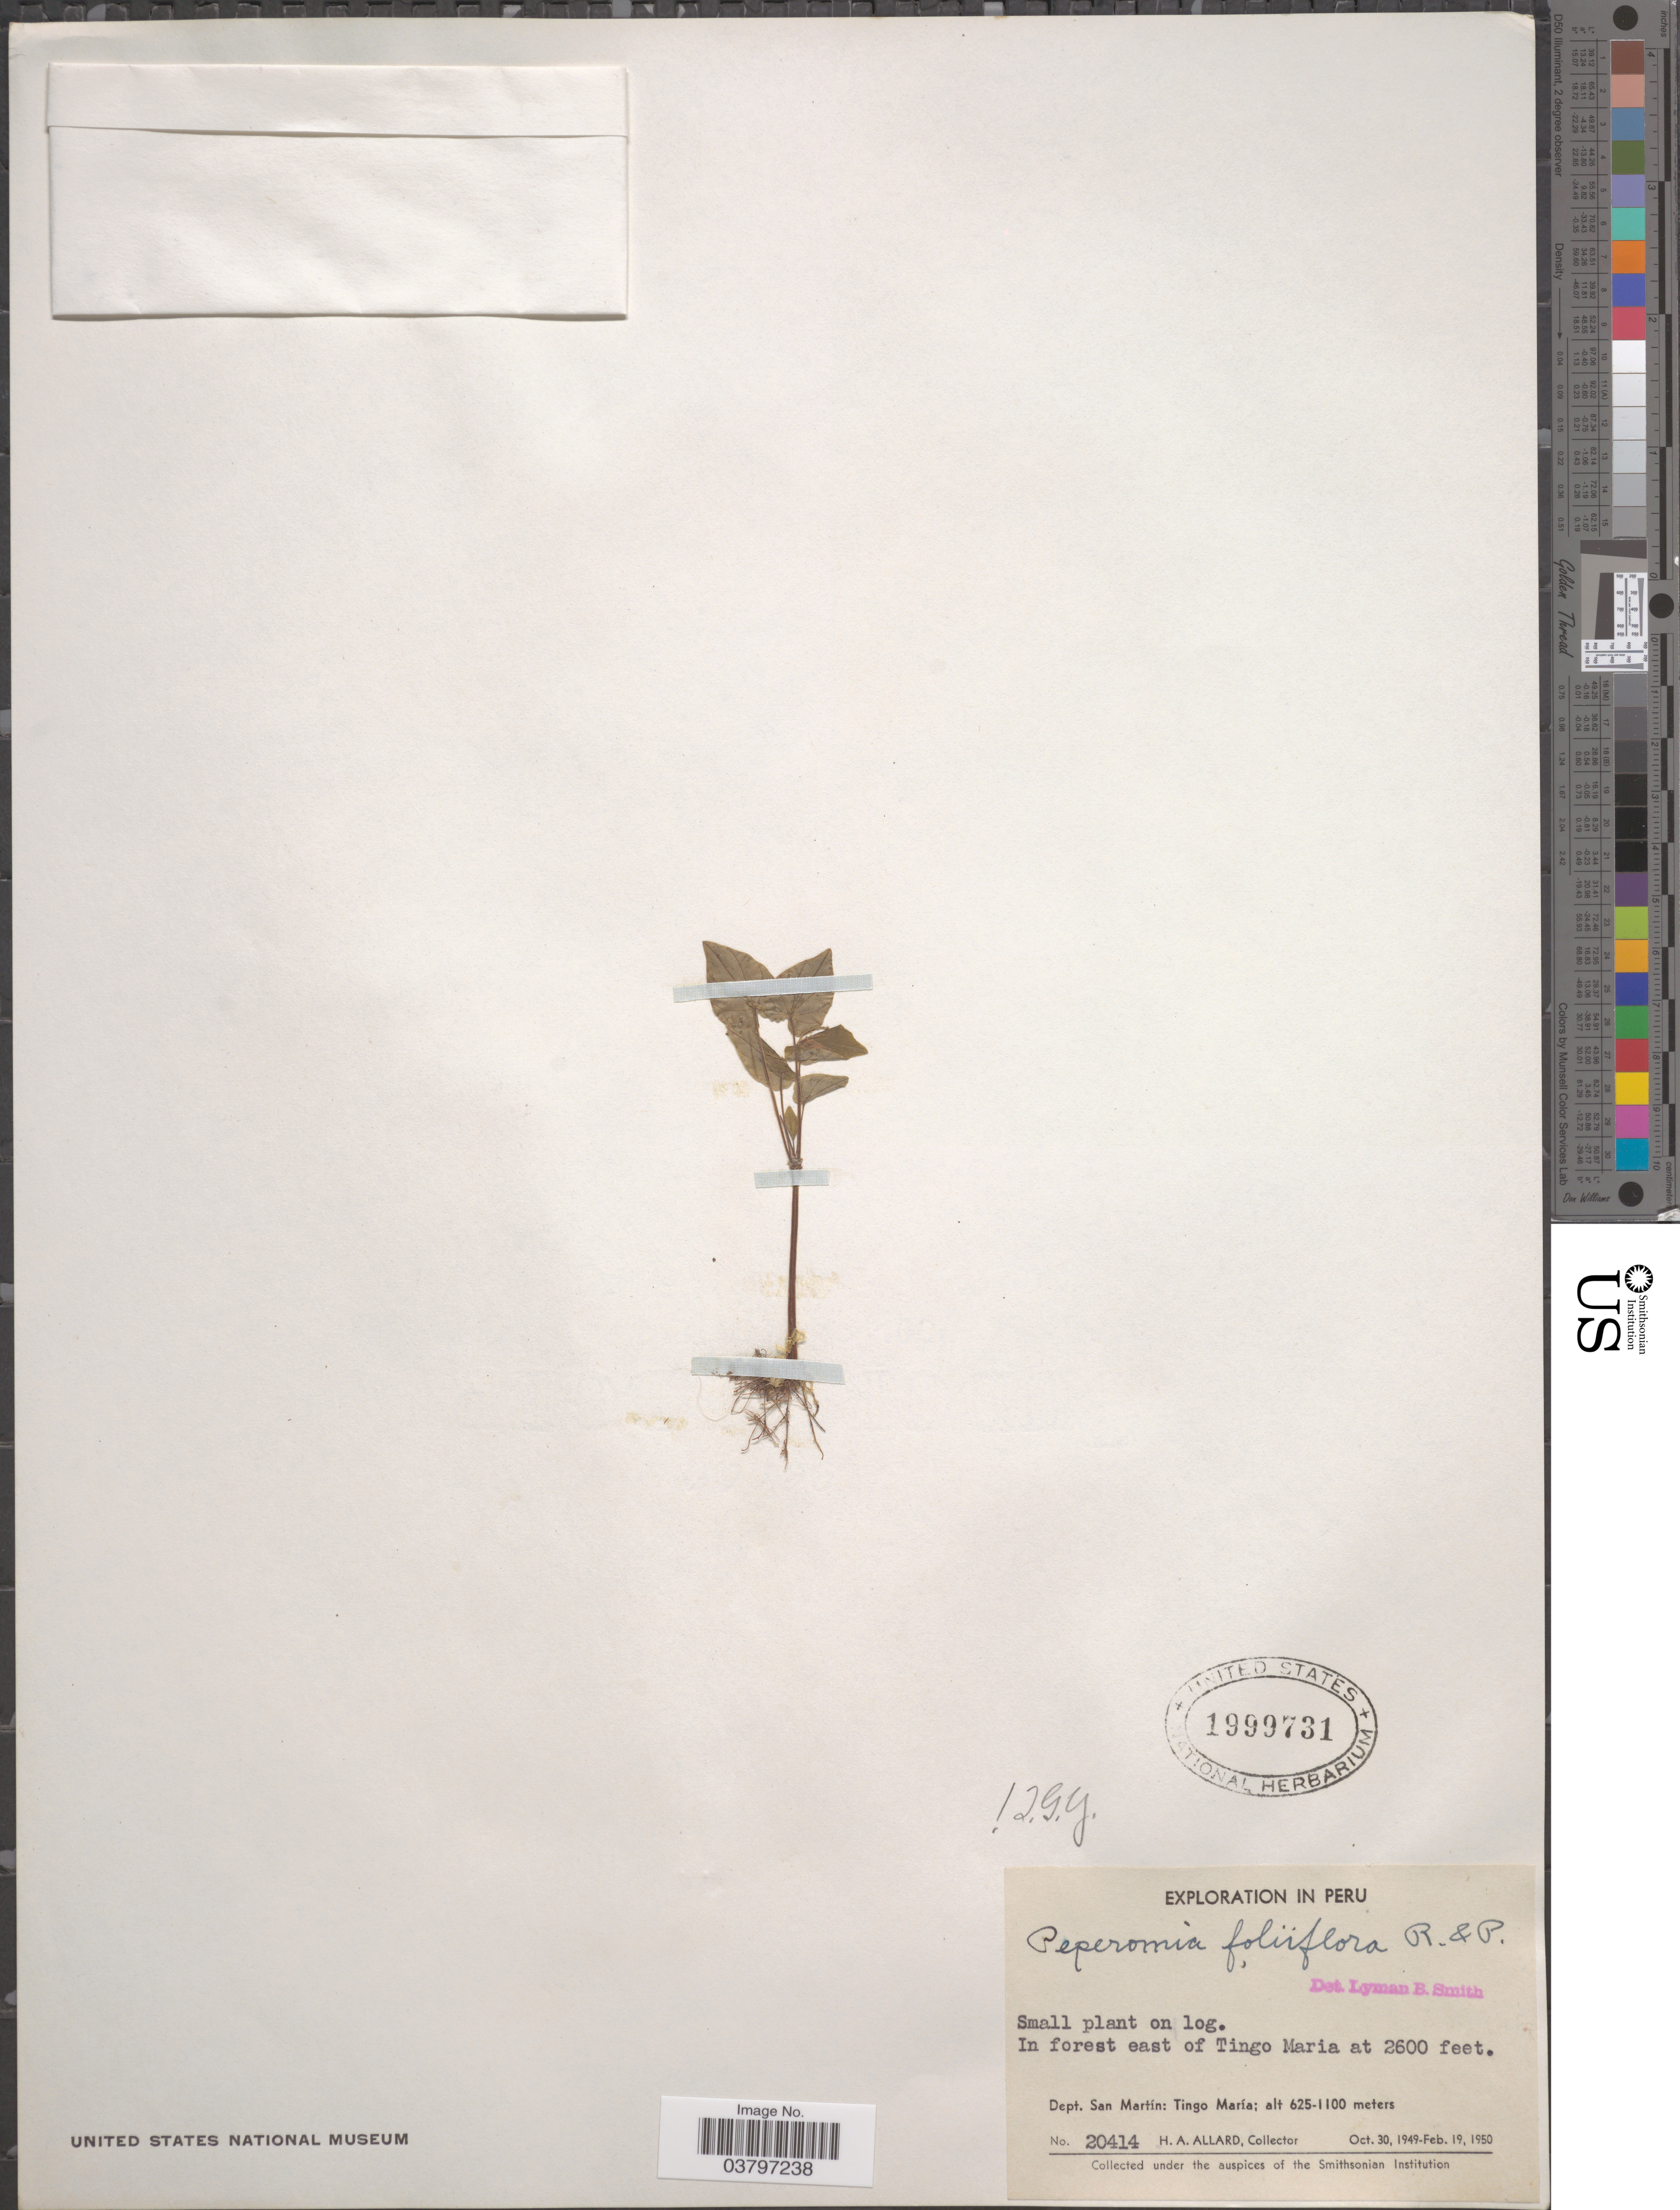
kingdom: Plantae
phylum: Tracheophyta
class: Magnoliopsida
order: Piperales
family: Piperaceae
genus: Peperomia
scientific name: Peperomia foliiflora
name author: Ruiz & Pav.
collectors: H. A. Allard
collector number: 20141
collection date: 1949-10-30/1950-02-19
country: Peru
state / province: San Martín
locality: In forest east of Tingo Maria. Dept. San Martín: Tingo María.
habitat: in forest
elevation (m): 792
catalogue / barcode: US 1999731